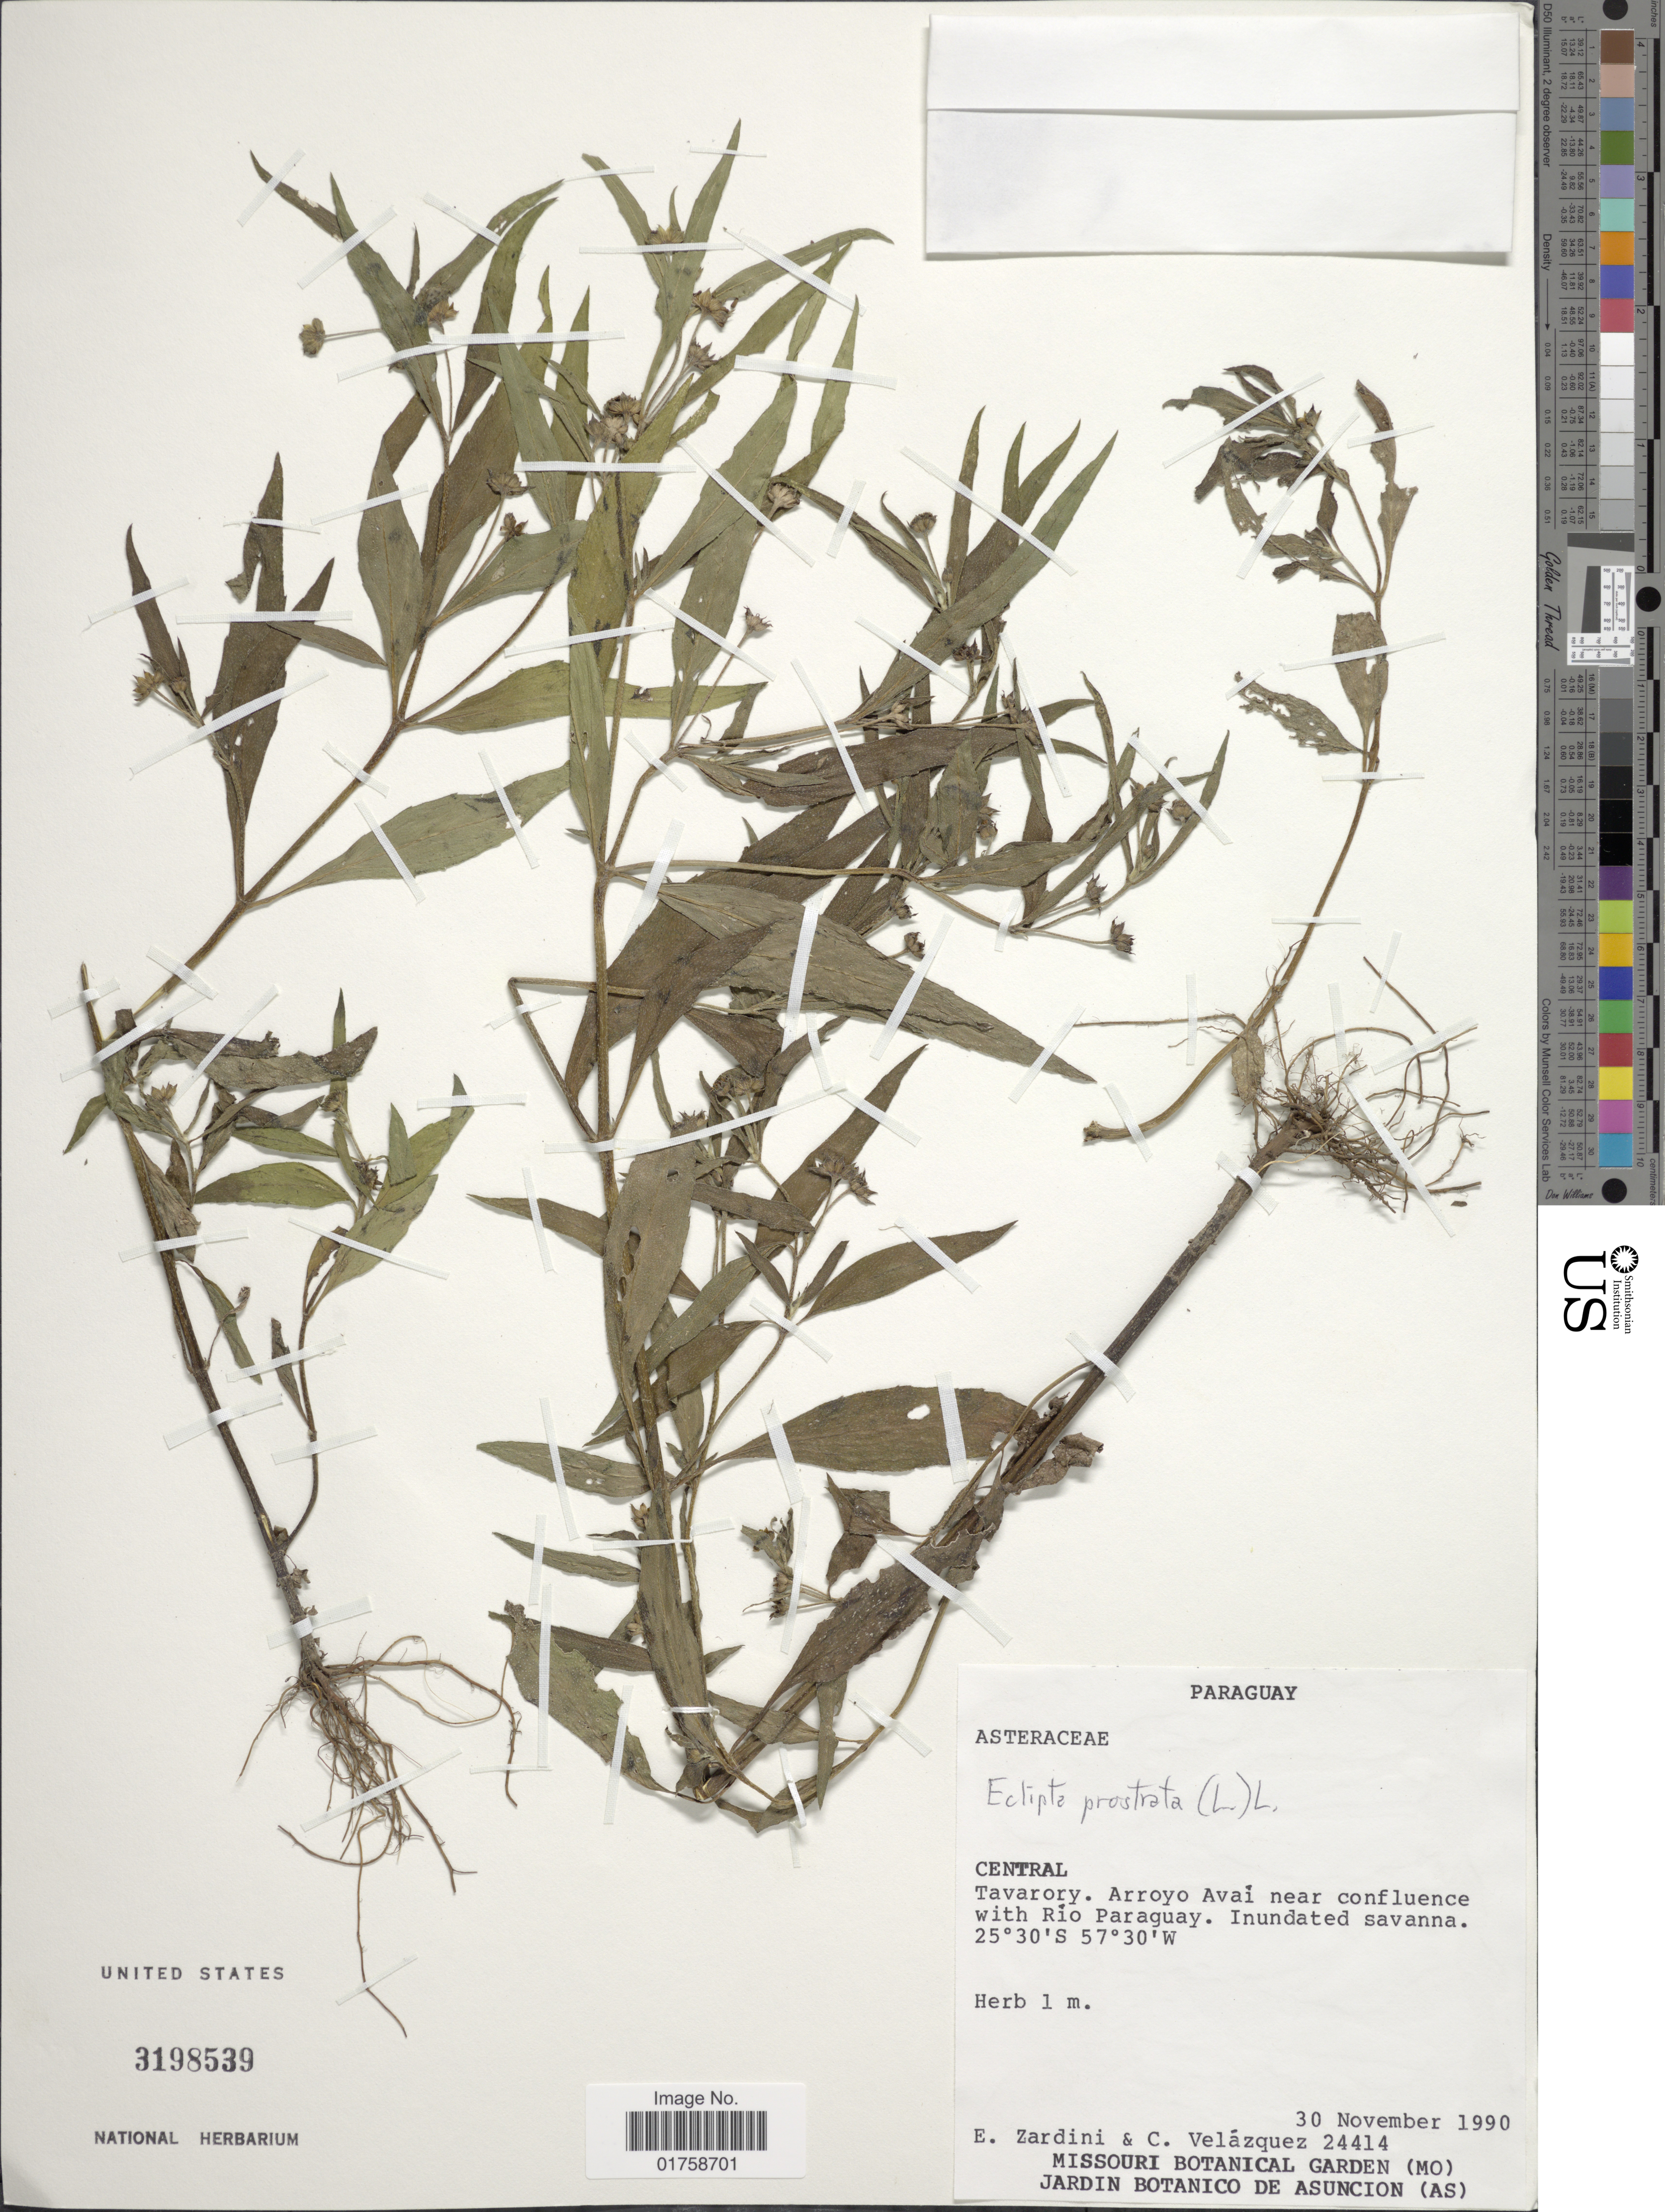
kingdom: Plantae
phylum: Tracheophyta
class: Magnoliopsida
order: Asterales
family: Asteraceae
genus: Eclipta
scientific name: Eclipta alba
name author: (L.) Hassk.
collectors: E. M. Zardini & C. Velázquez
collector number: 24414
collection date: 1990-11-30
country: Paraguay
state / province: Central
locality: Paraguay. Central. Arroyo Avai near confluence with Rio Paraguay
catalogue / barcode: US 3198539